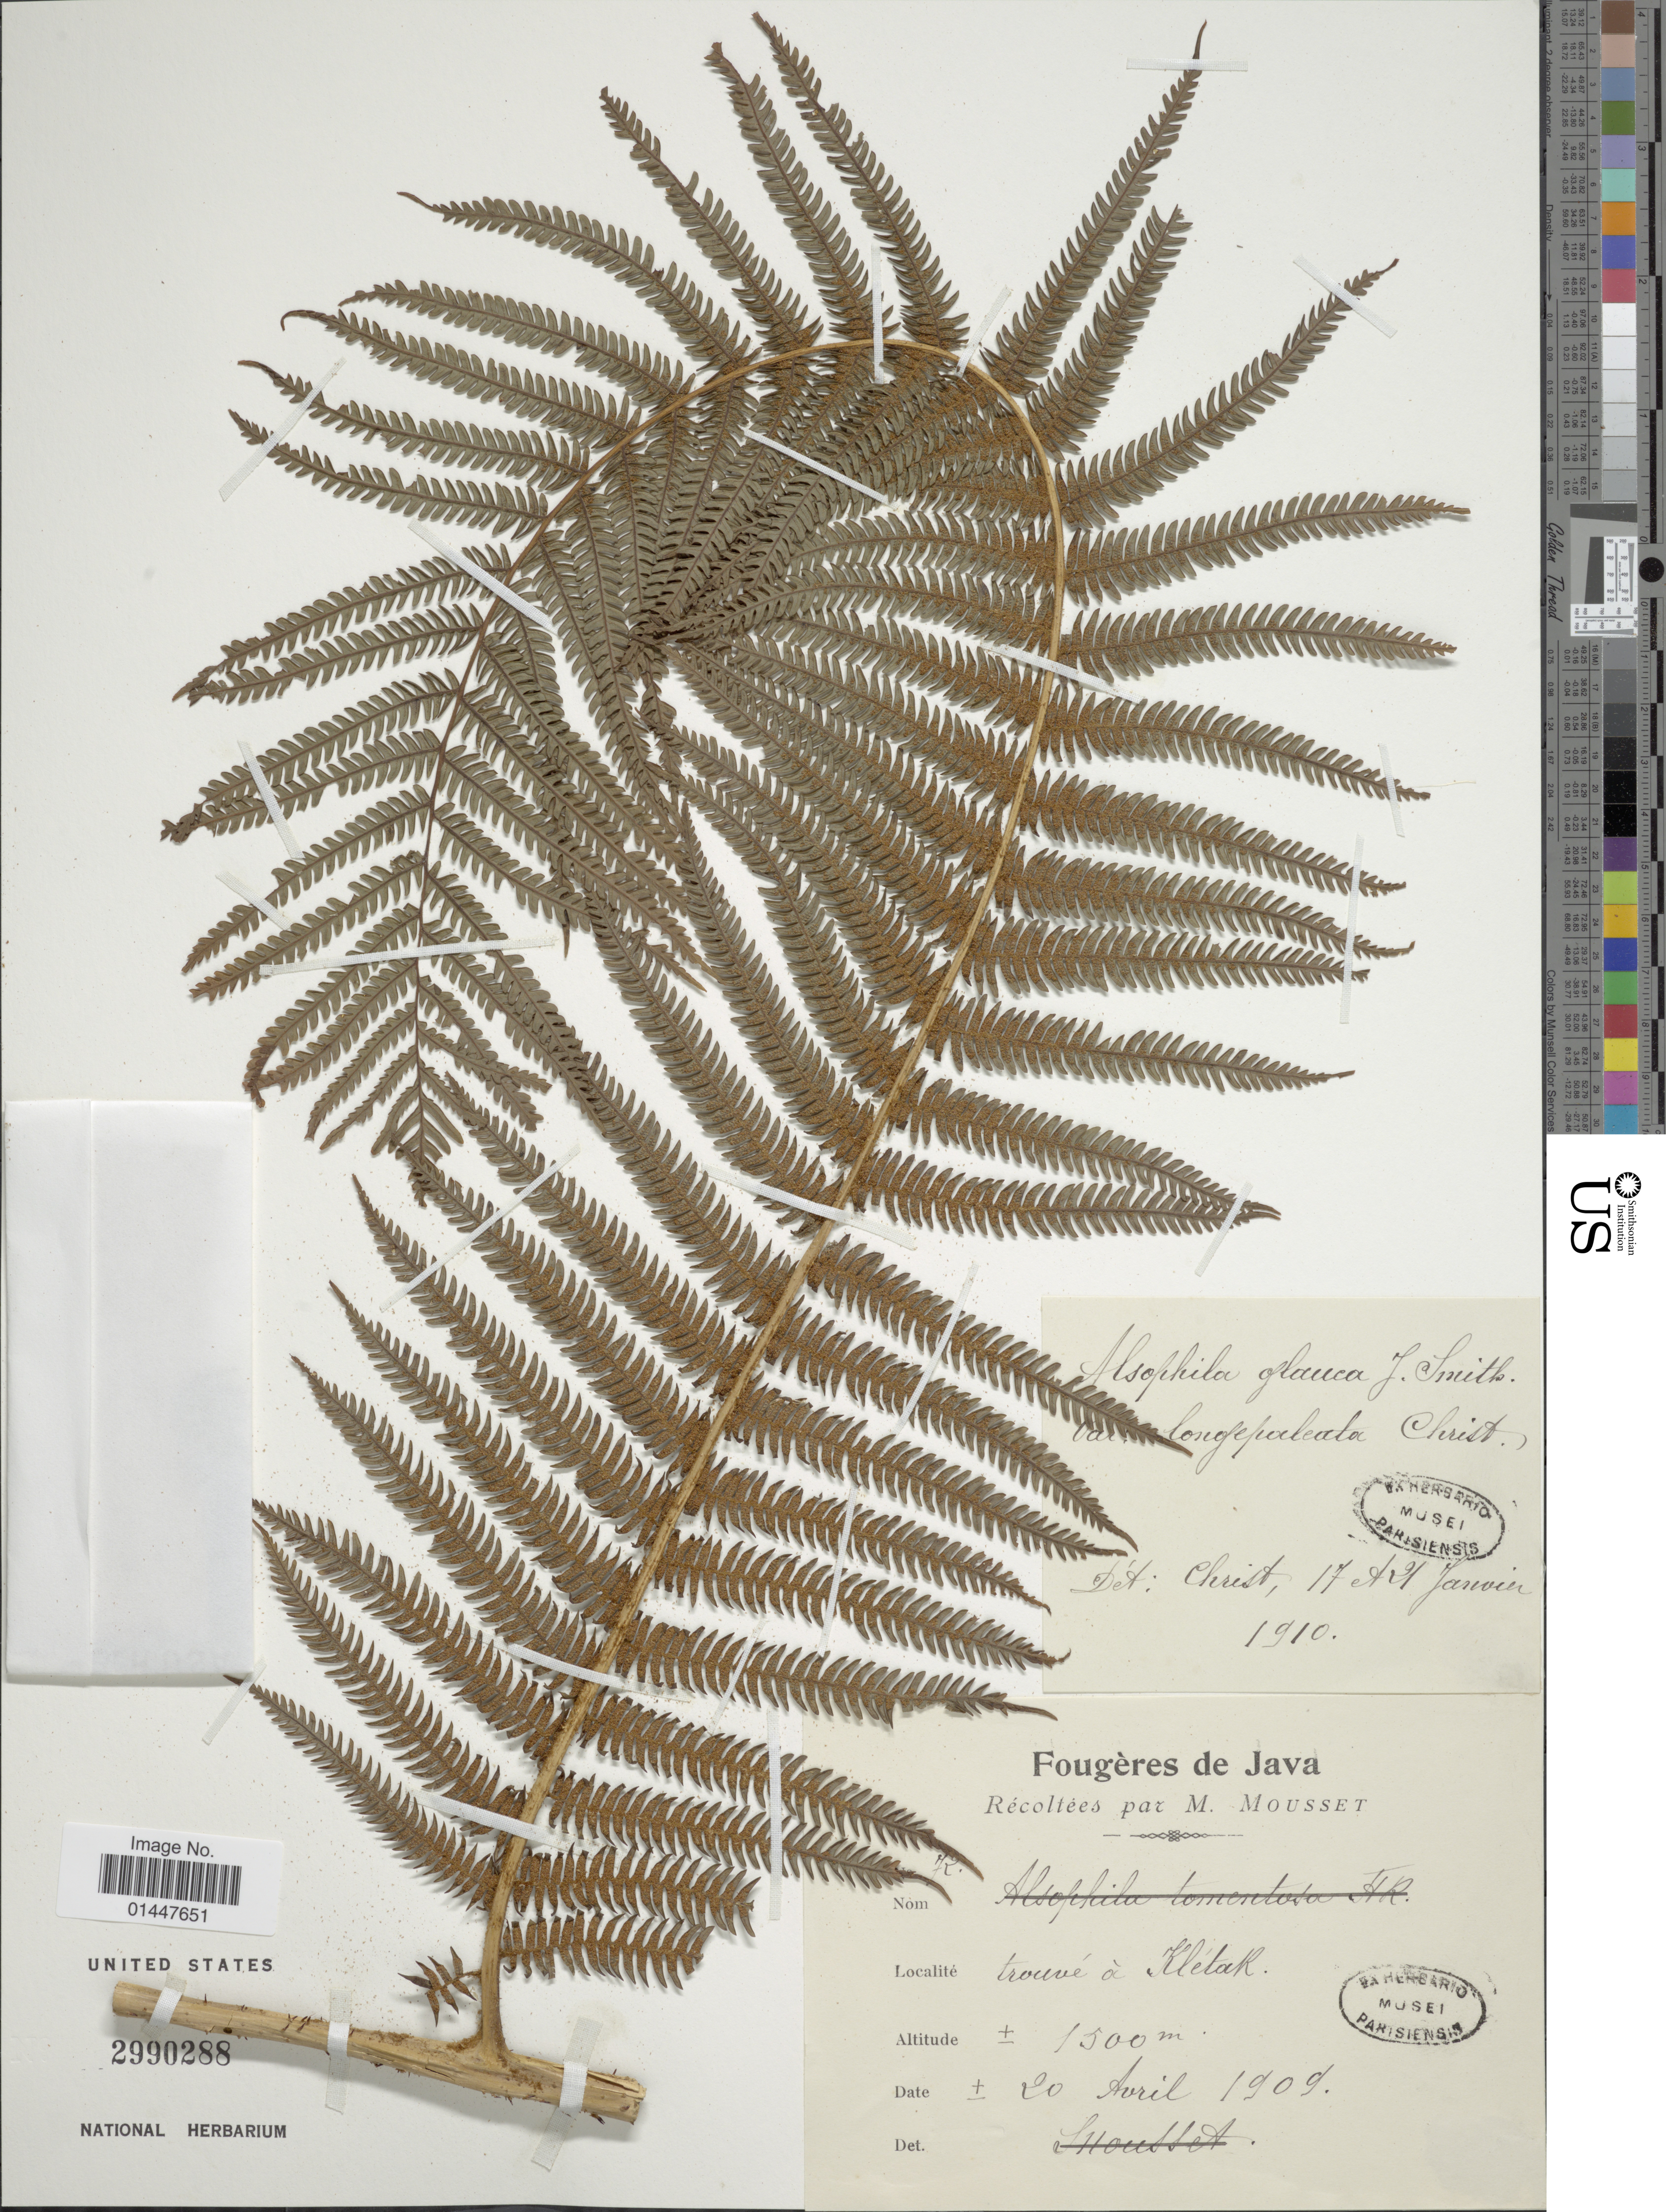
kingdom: Plantae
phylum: Tracheophyta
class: Polypodiopsida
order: Cyatheales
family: Cyatheaceae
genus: Sphaeropteris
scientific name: Sphaeropteris glauca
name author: (Blume) R.M. Tryon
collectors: M. Mousset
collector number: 72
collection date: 1909-04-20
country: Indonesia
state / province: Java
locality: Java. trouve a Kletar. [interpreted]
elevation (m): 1500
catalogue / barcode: US 2990288